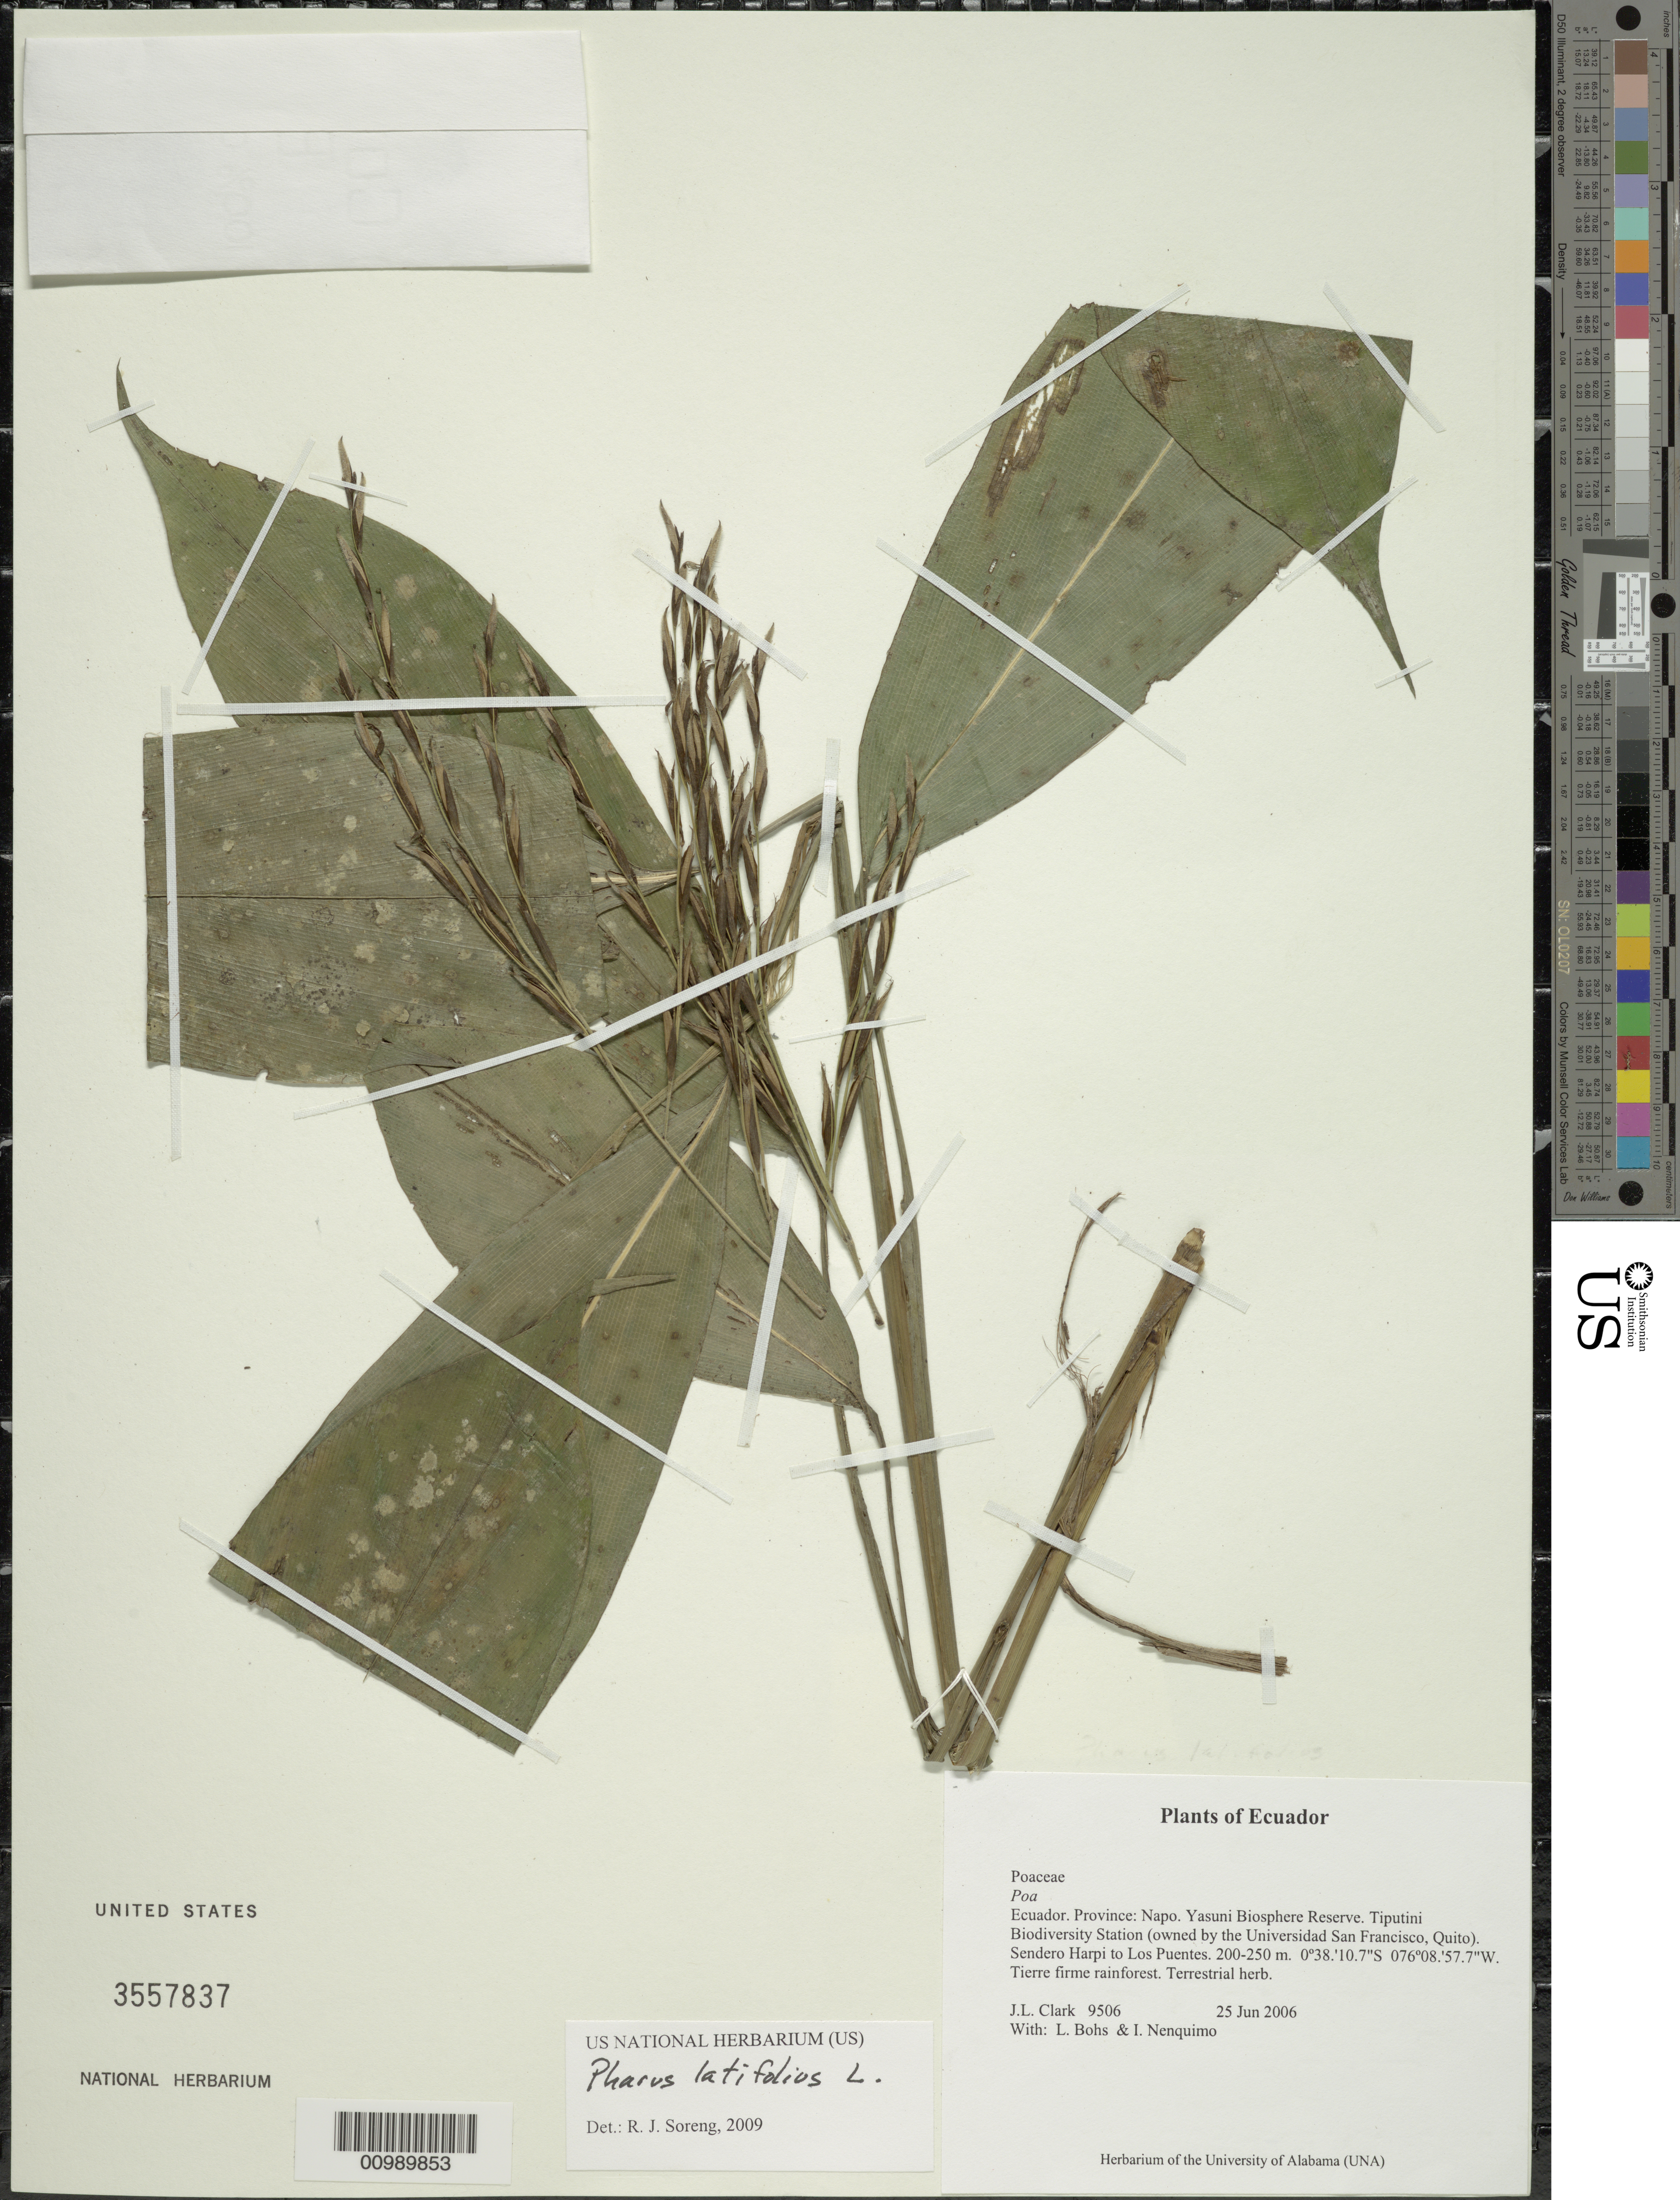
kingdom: Plantae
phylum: Tracheophyta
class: Liliopsida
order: Poales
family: Poaceae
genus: Pharus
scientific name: Pharus latifolius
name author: L.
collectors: J. L. Clark, L. A. Bohs & I. Nenquimo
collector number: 9506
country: Ecuador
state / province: Napo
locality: Yasuni Biosphere Reserve, Tiputini Biodiversity Station Sendero Harpi to los Puentes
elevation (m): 200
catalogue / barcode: US 3557837